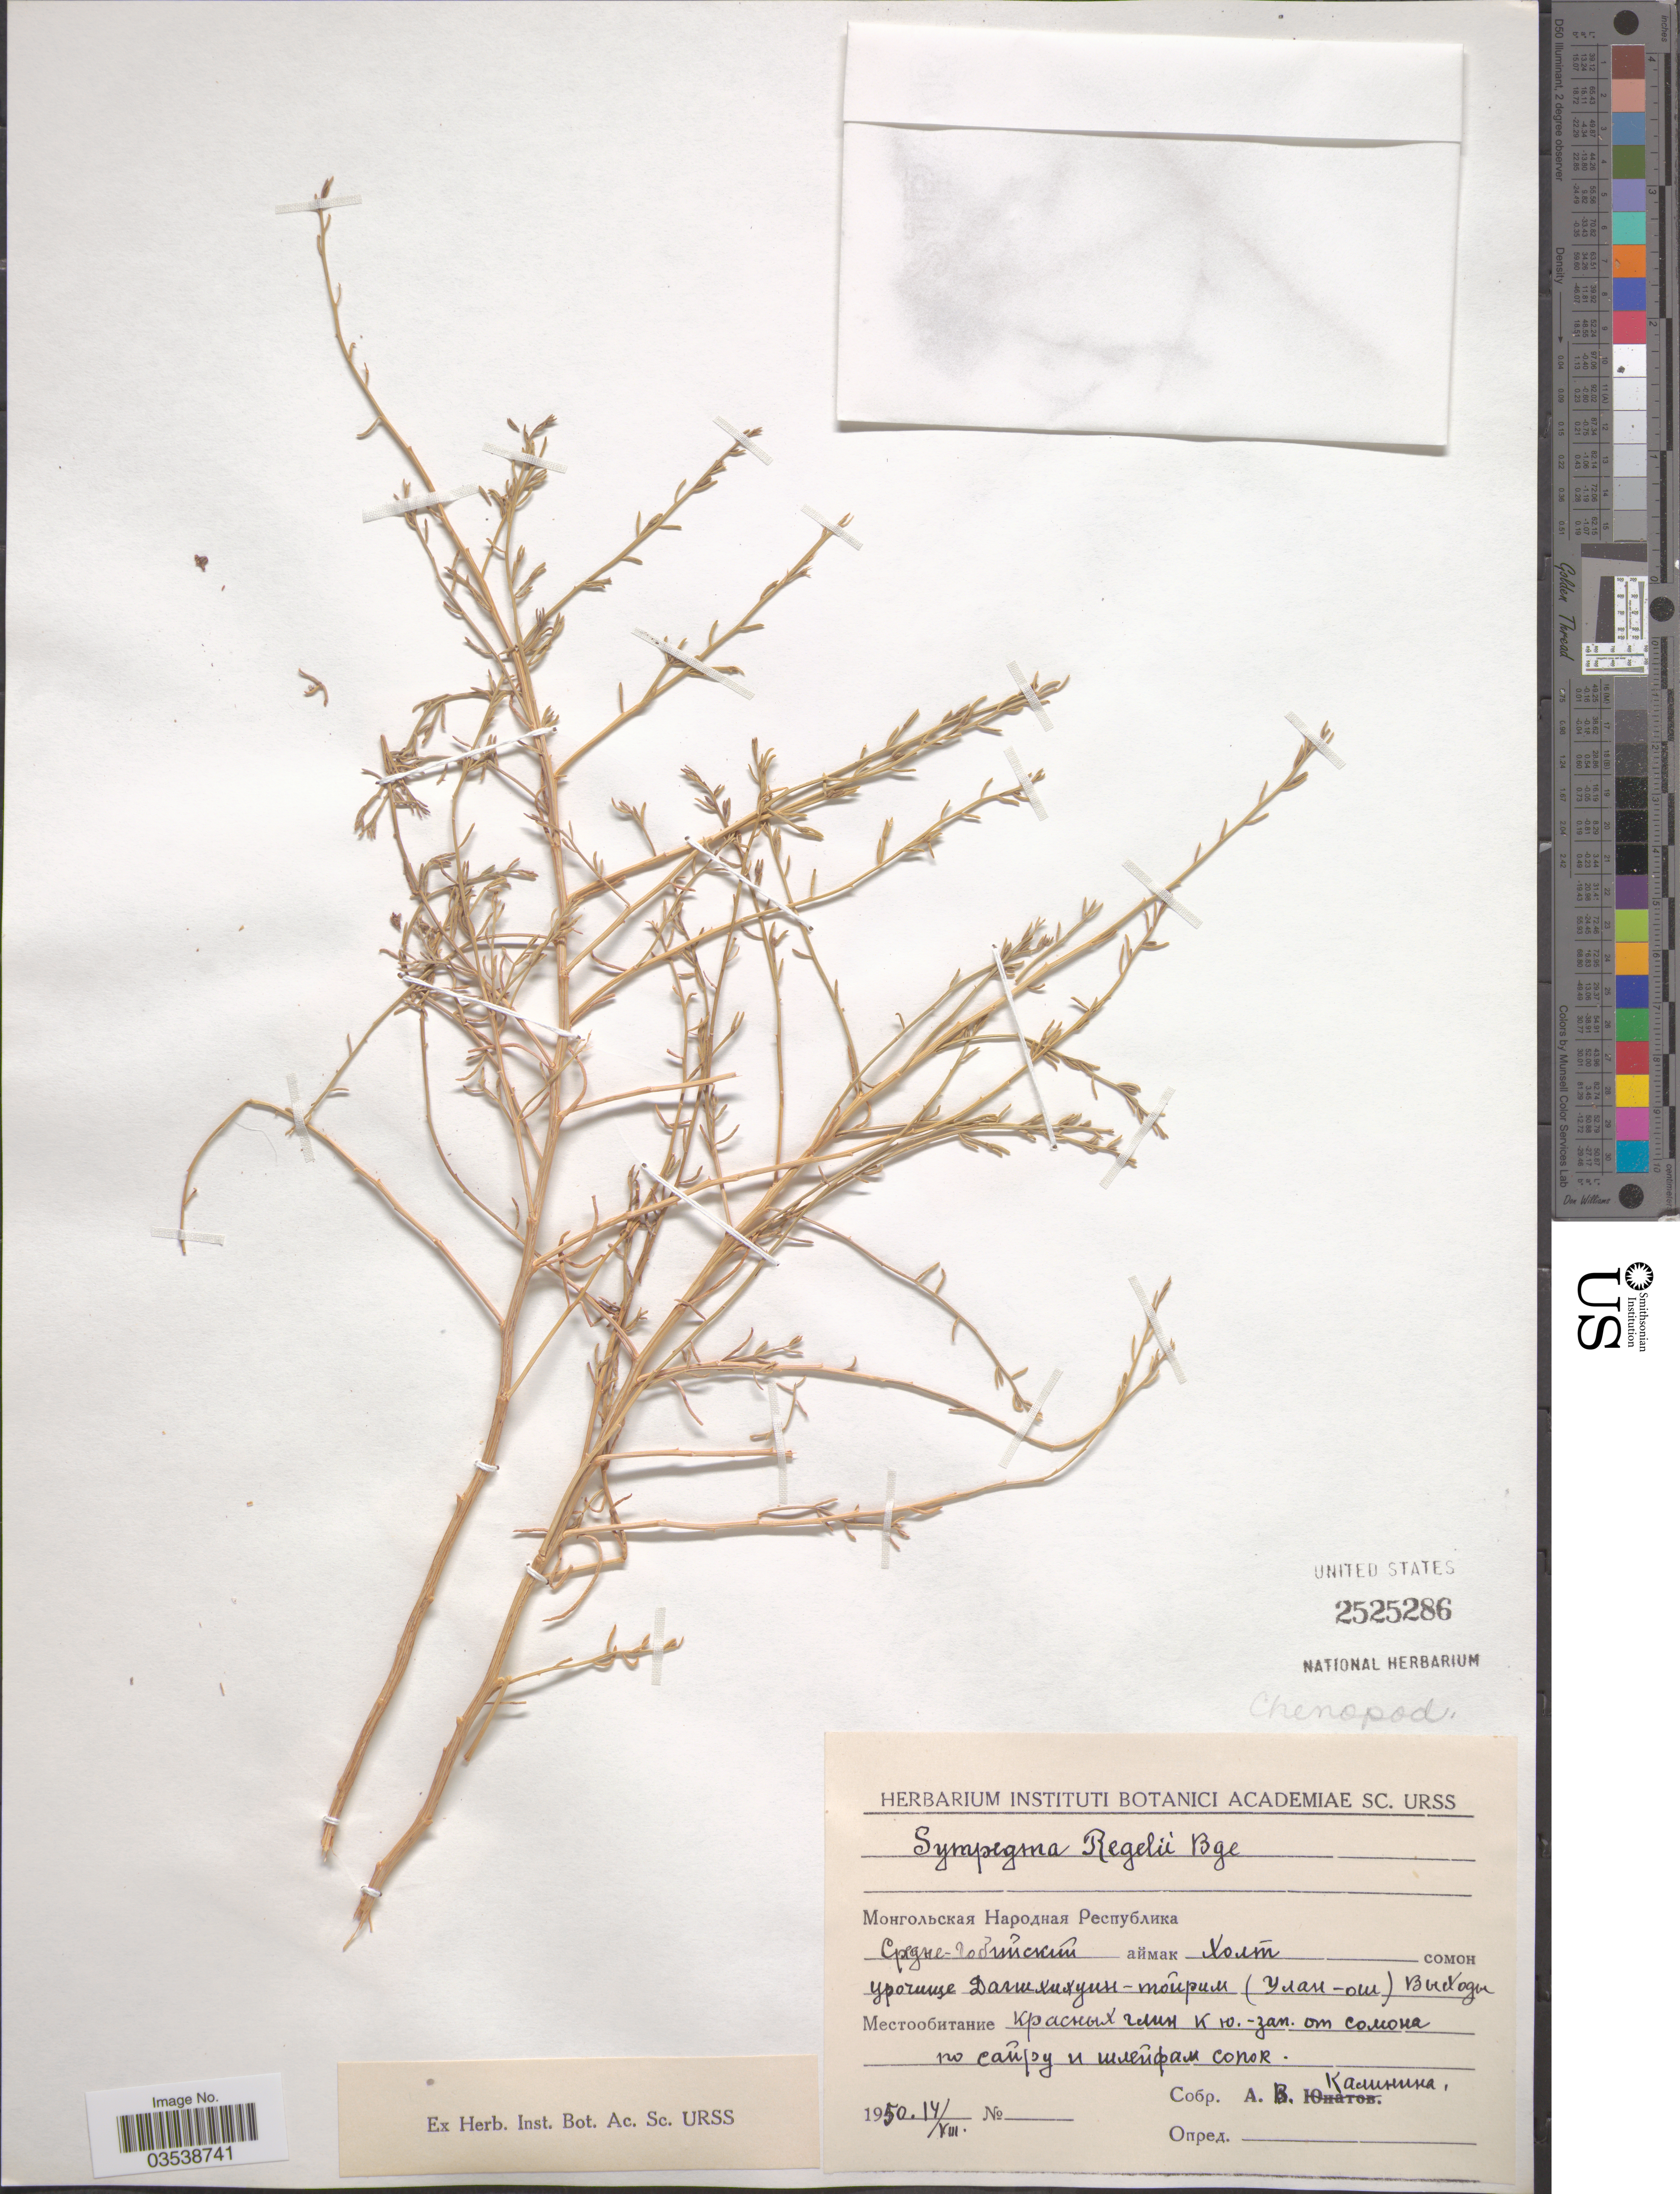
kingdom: Plantae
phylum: Tracheophyta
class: Magnoliopsida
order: Caryophyllales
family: Amaranthaceae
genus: Sympegma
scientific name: Sympegma regelii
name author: Bunge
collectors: A. Kalinina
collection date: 1950-08-14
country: Mongolia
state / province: Dornogov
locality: Khuld, Urochische Toyrim.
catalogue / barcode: US 2525286